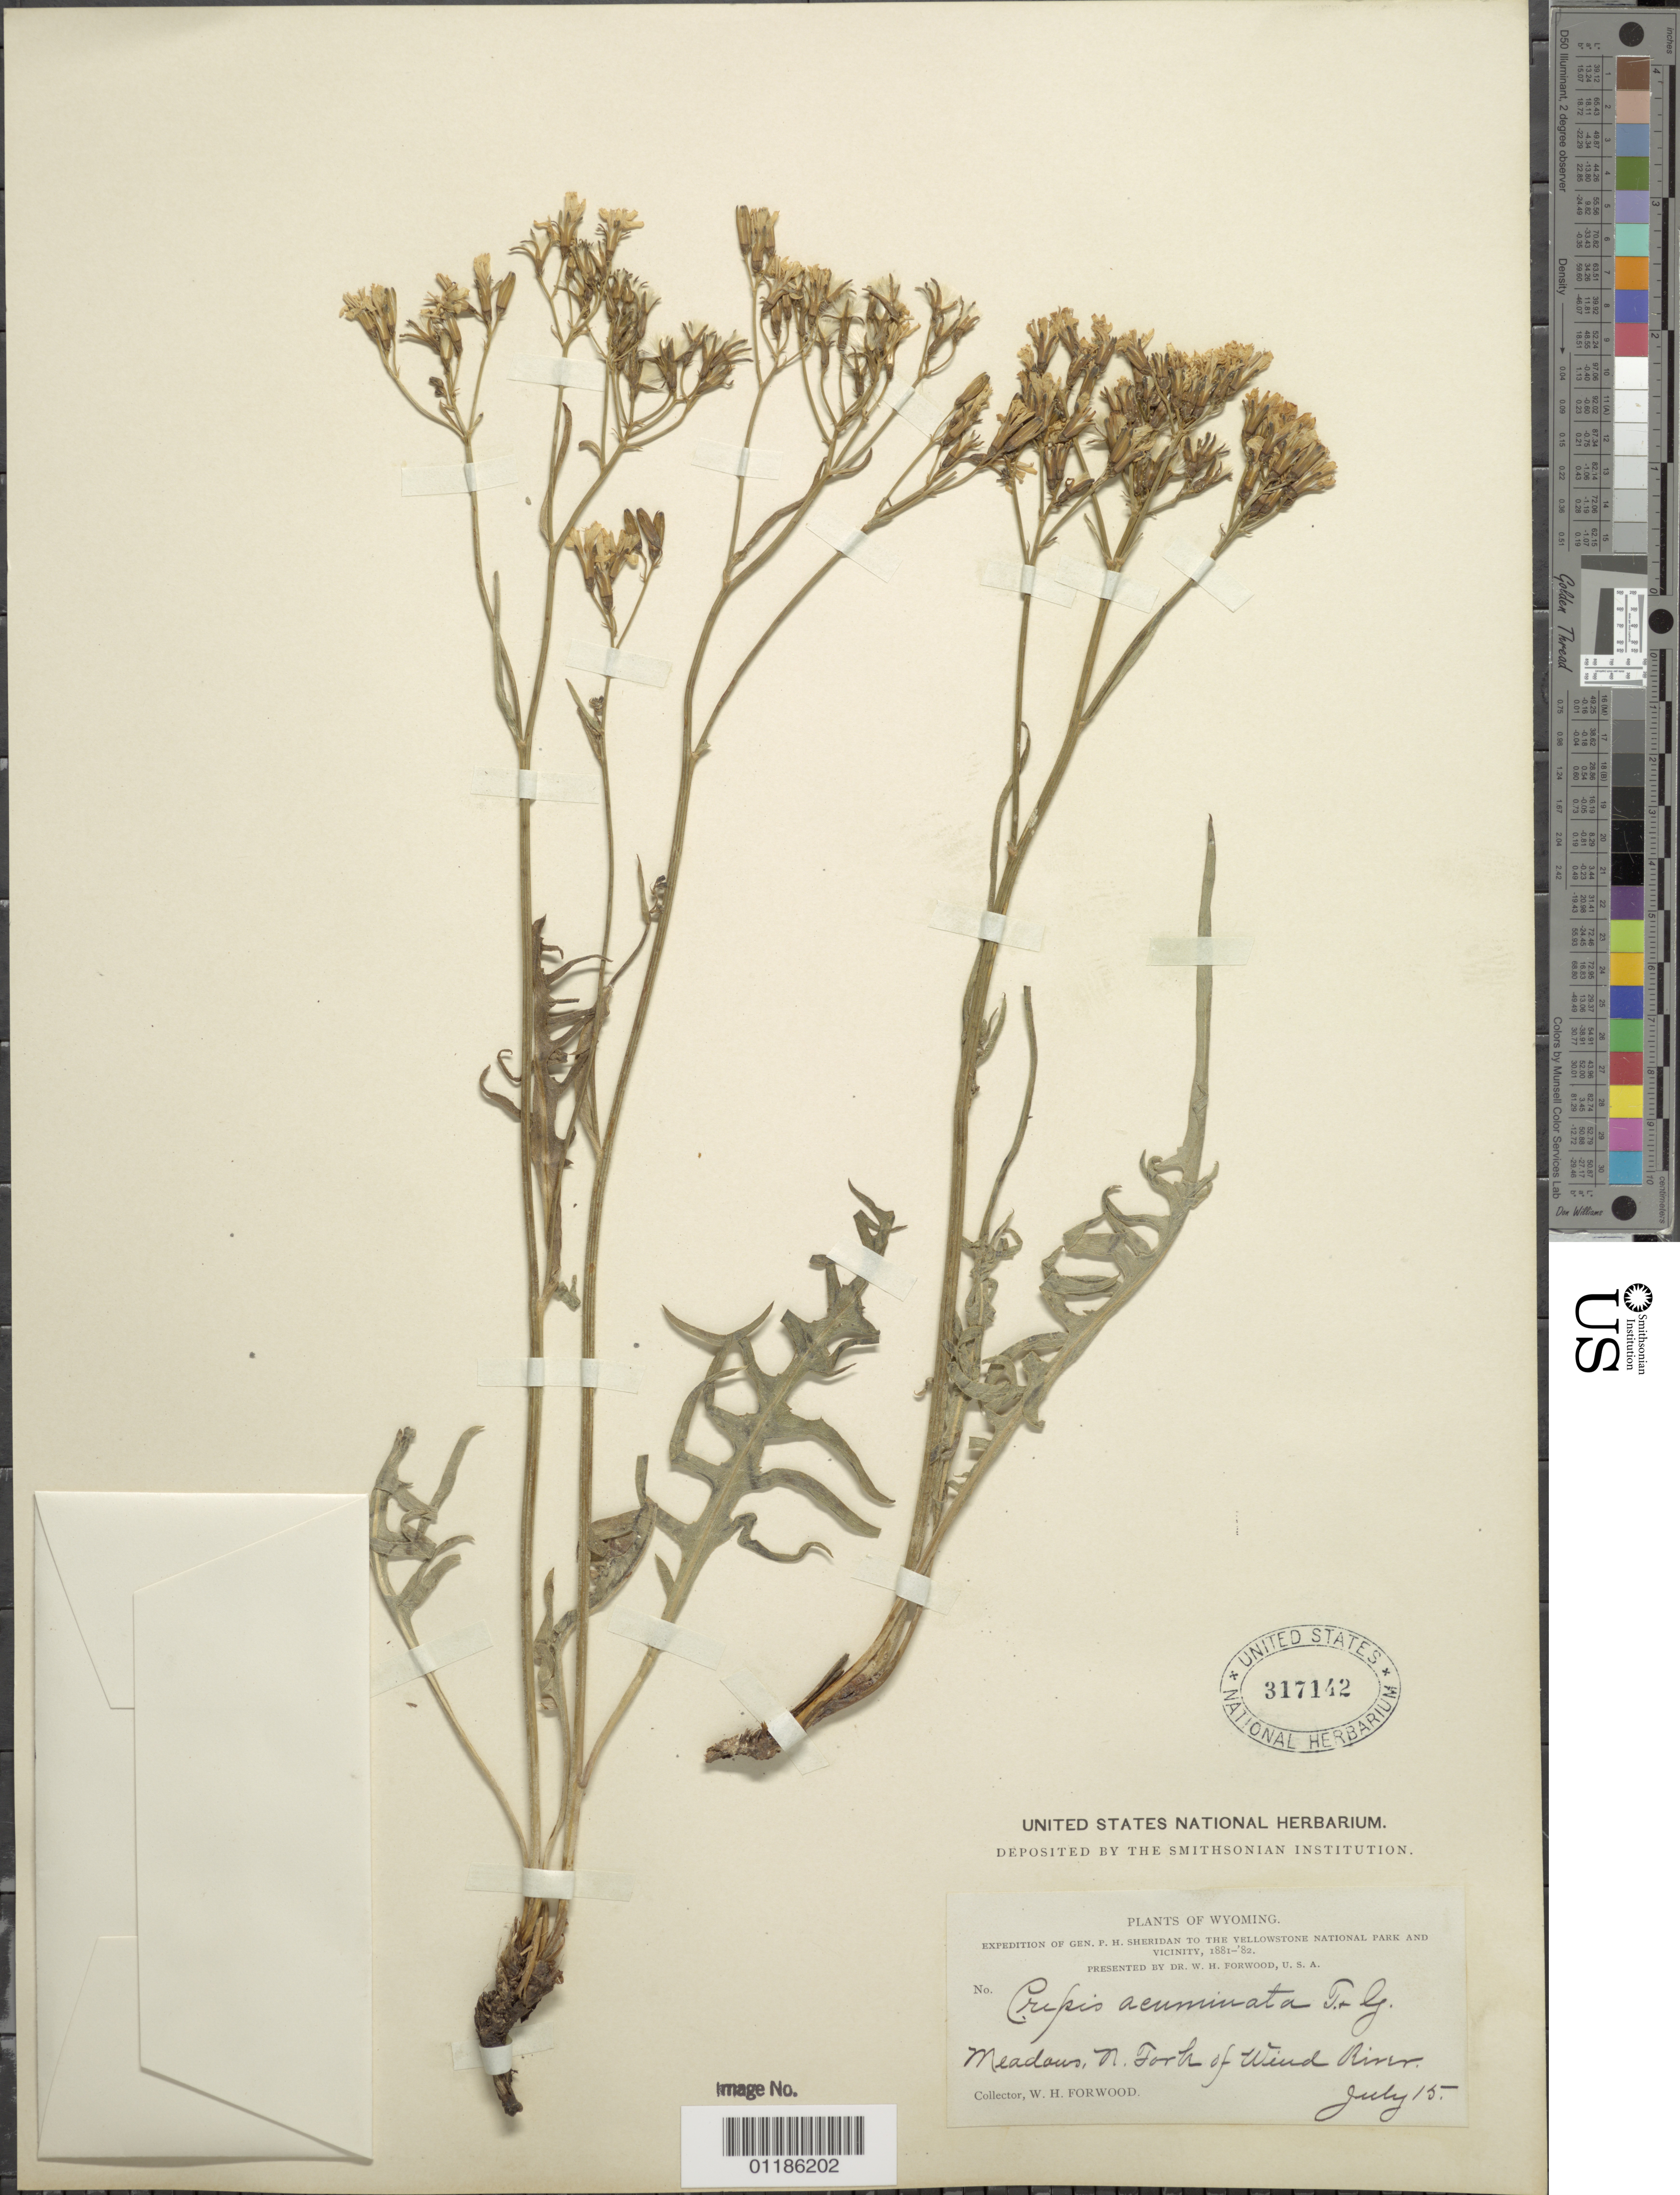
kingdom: Plantae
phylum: Tracheophyta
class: Magnoliopsida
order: Asterales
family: Asteraceae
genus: Crepis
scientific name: Crepis acuminata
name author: Nutt.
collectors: W. Forwood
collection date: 1881-07-15/1882-07-15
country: United States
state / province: Wyoming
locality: North Fork of Wind River.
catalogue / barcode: US 317142